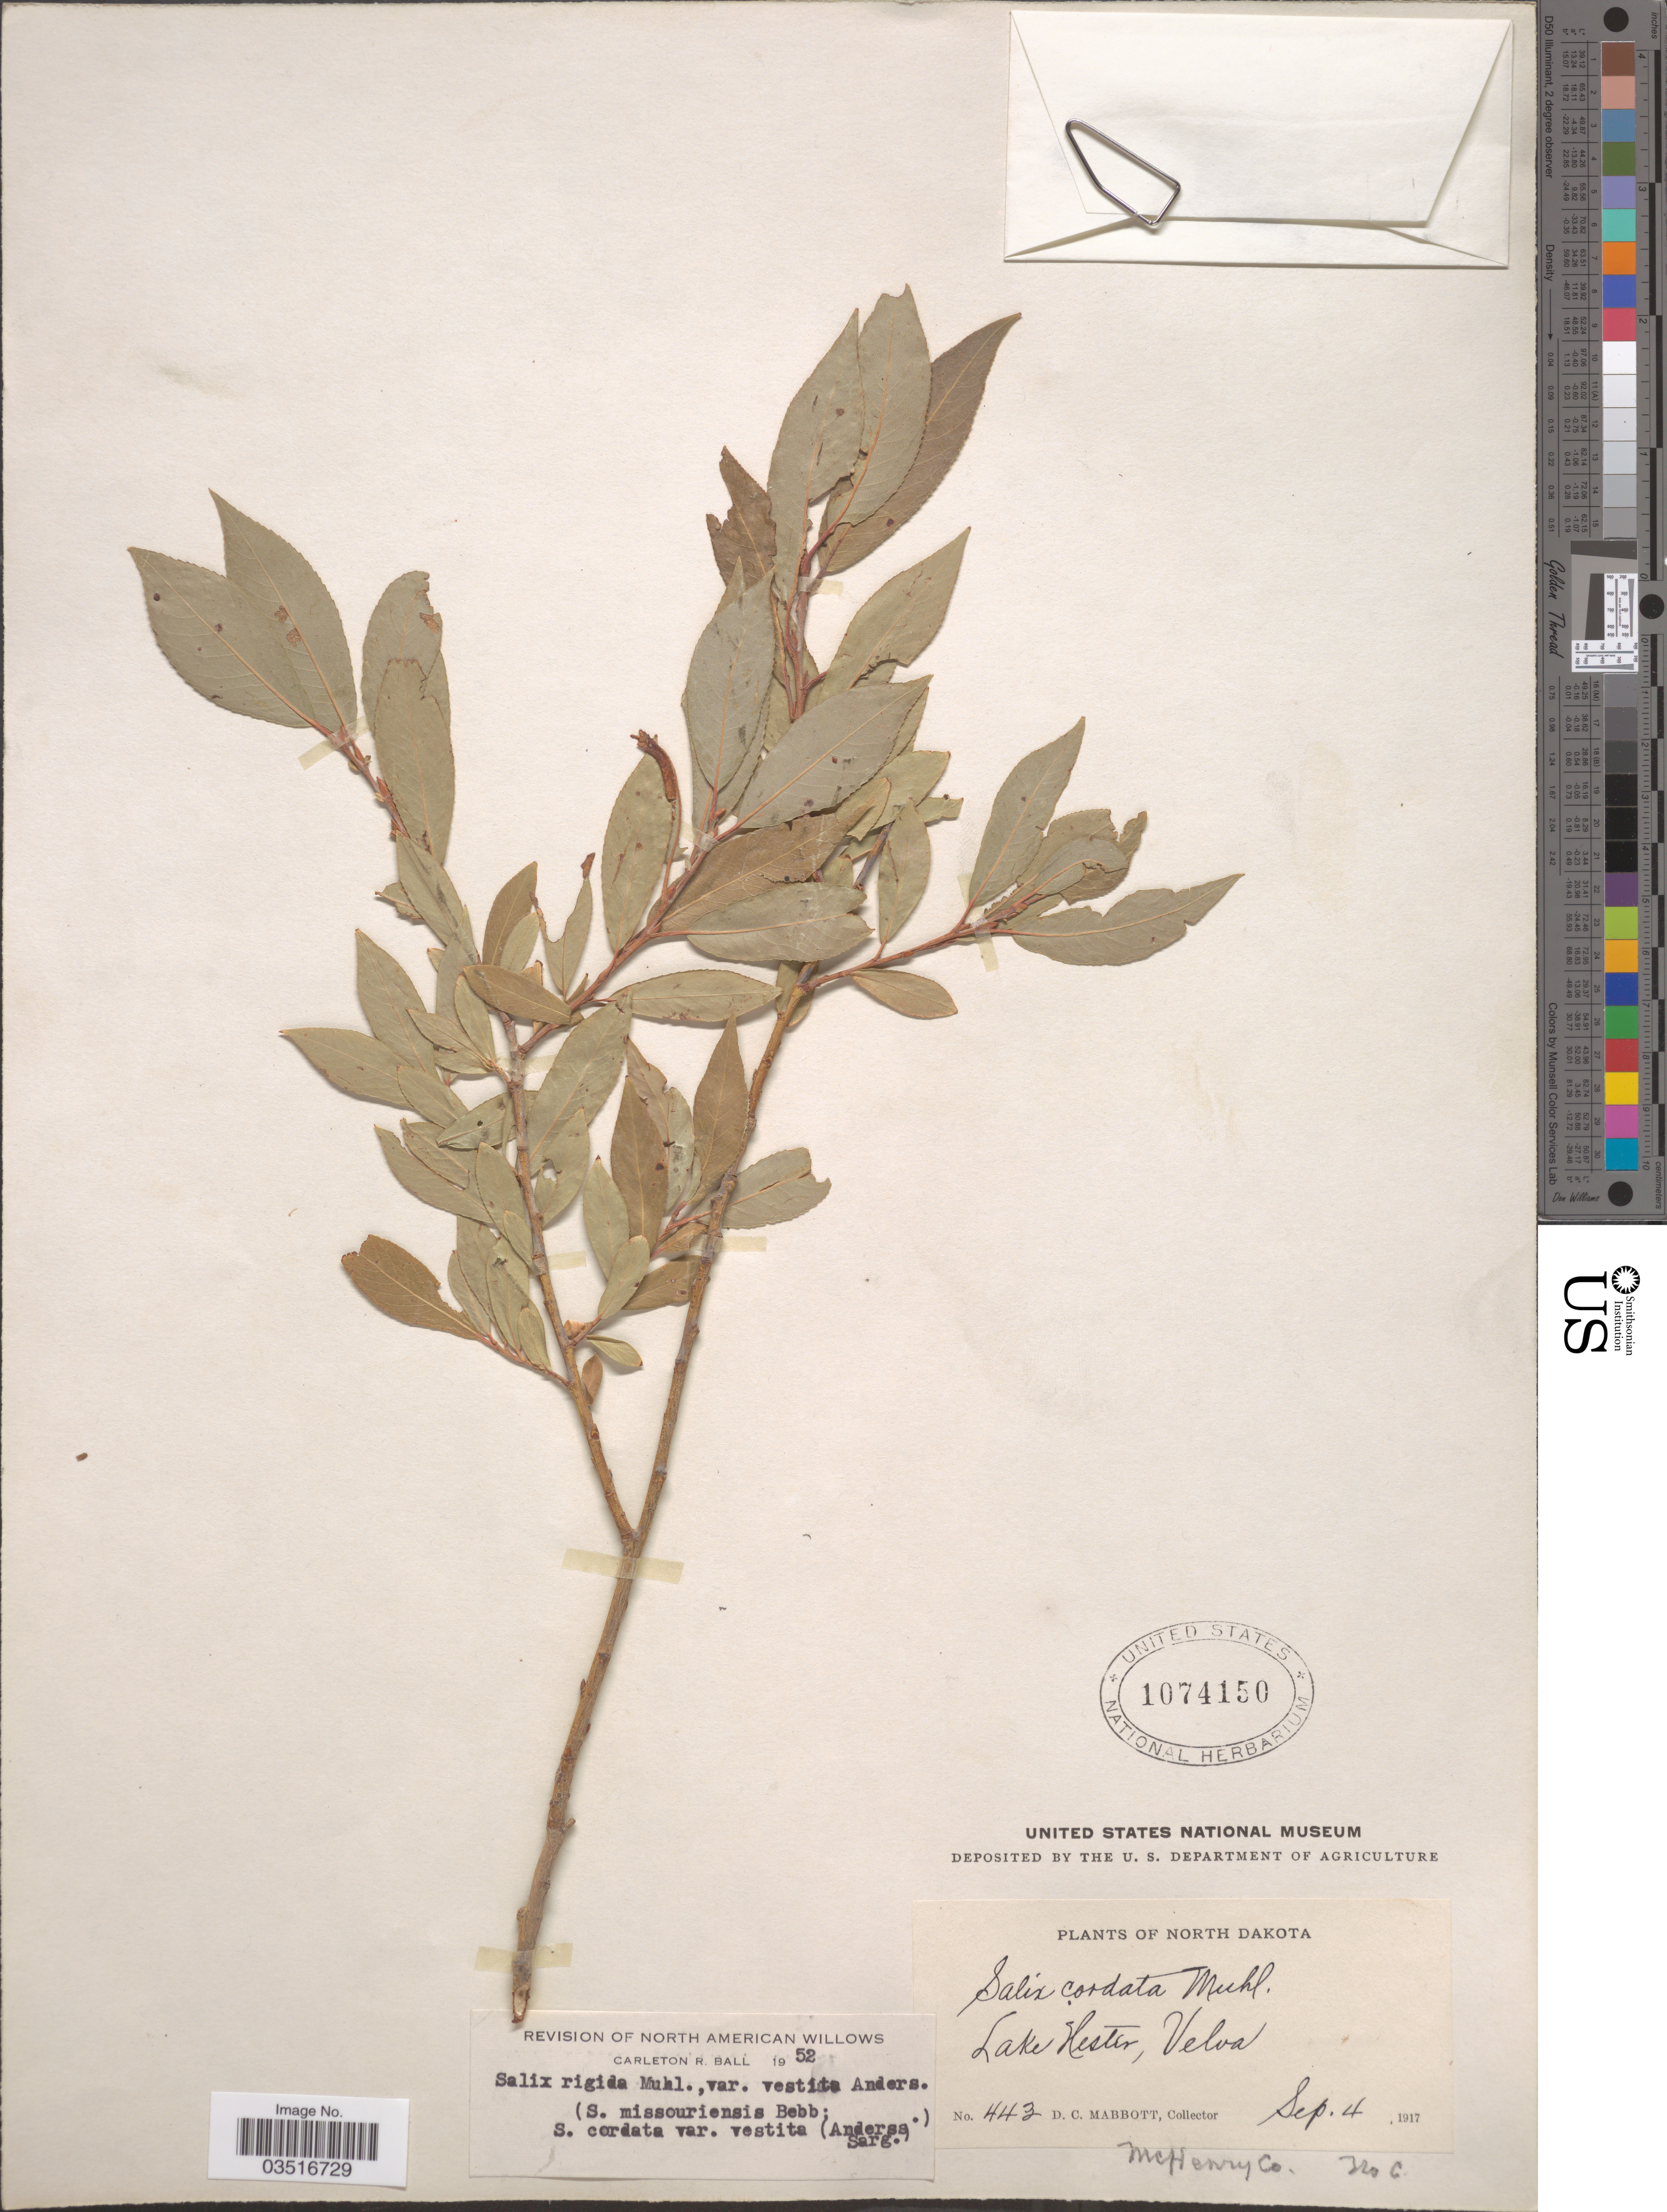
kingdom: Plantae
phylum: Tracheophyta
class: Magnoliopsida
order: Malpighiales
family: Salicaceae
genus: Salix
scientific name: Salix rigida var. vestita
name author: (Andersson) C.R. Ball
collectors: D. Mabbott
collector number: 443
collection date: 1917-09-04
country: United States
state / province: North Dakota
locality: Lake Hester, Velva. McHenry Co.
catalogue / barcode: US 1074150